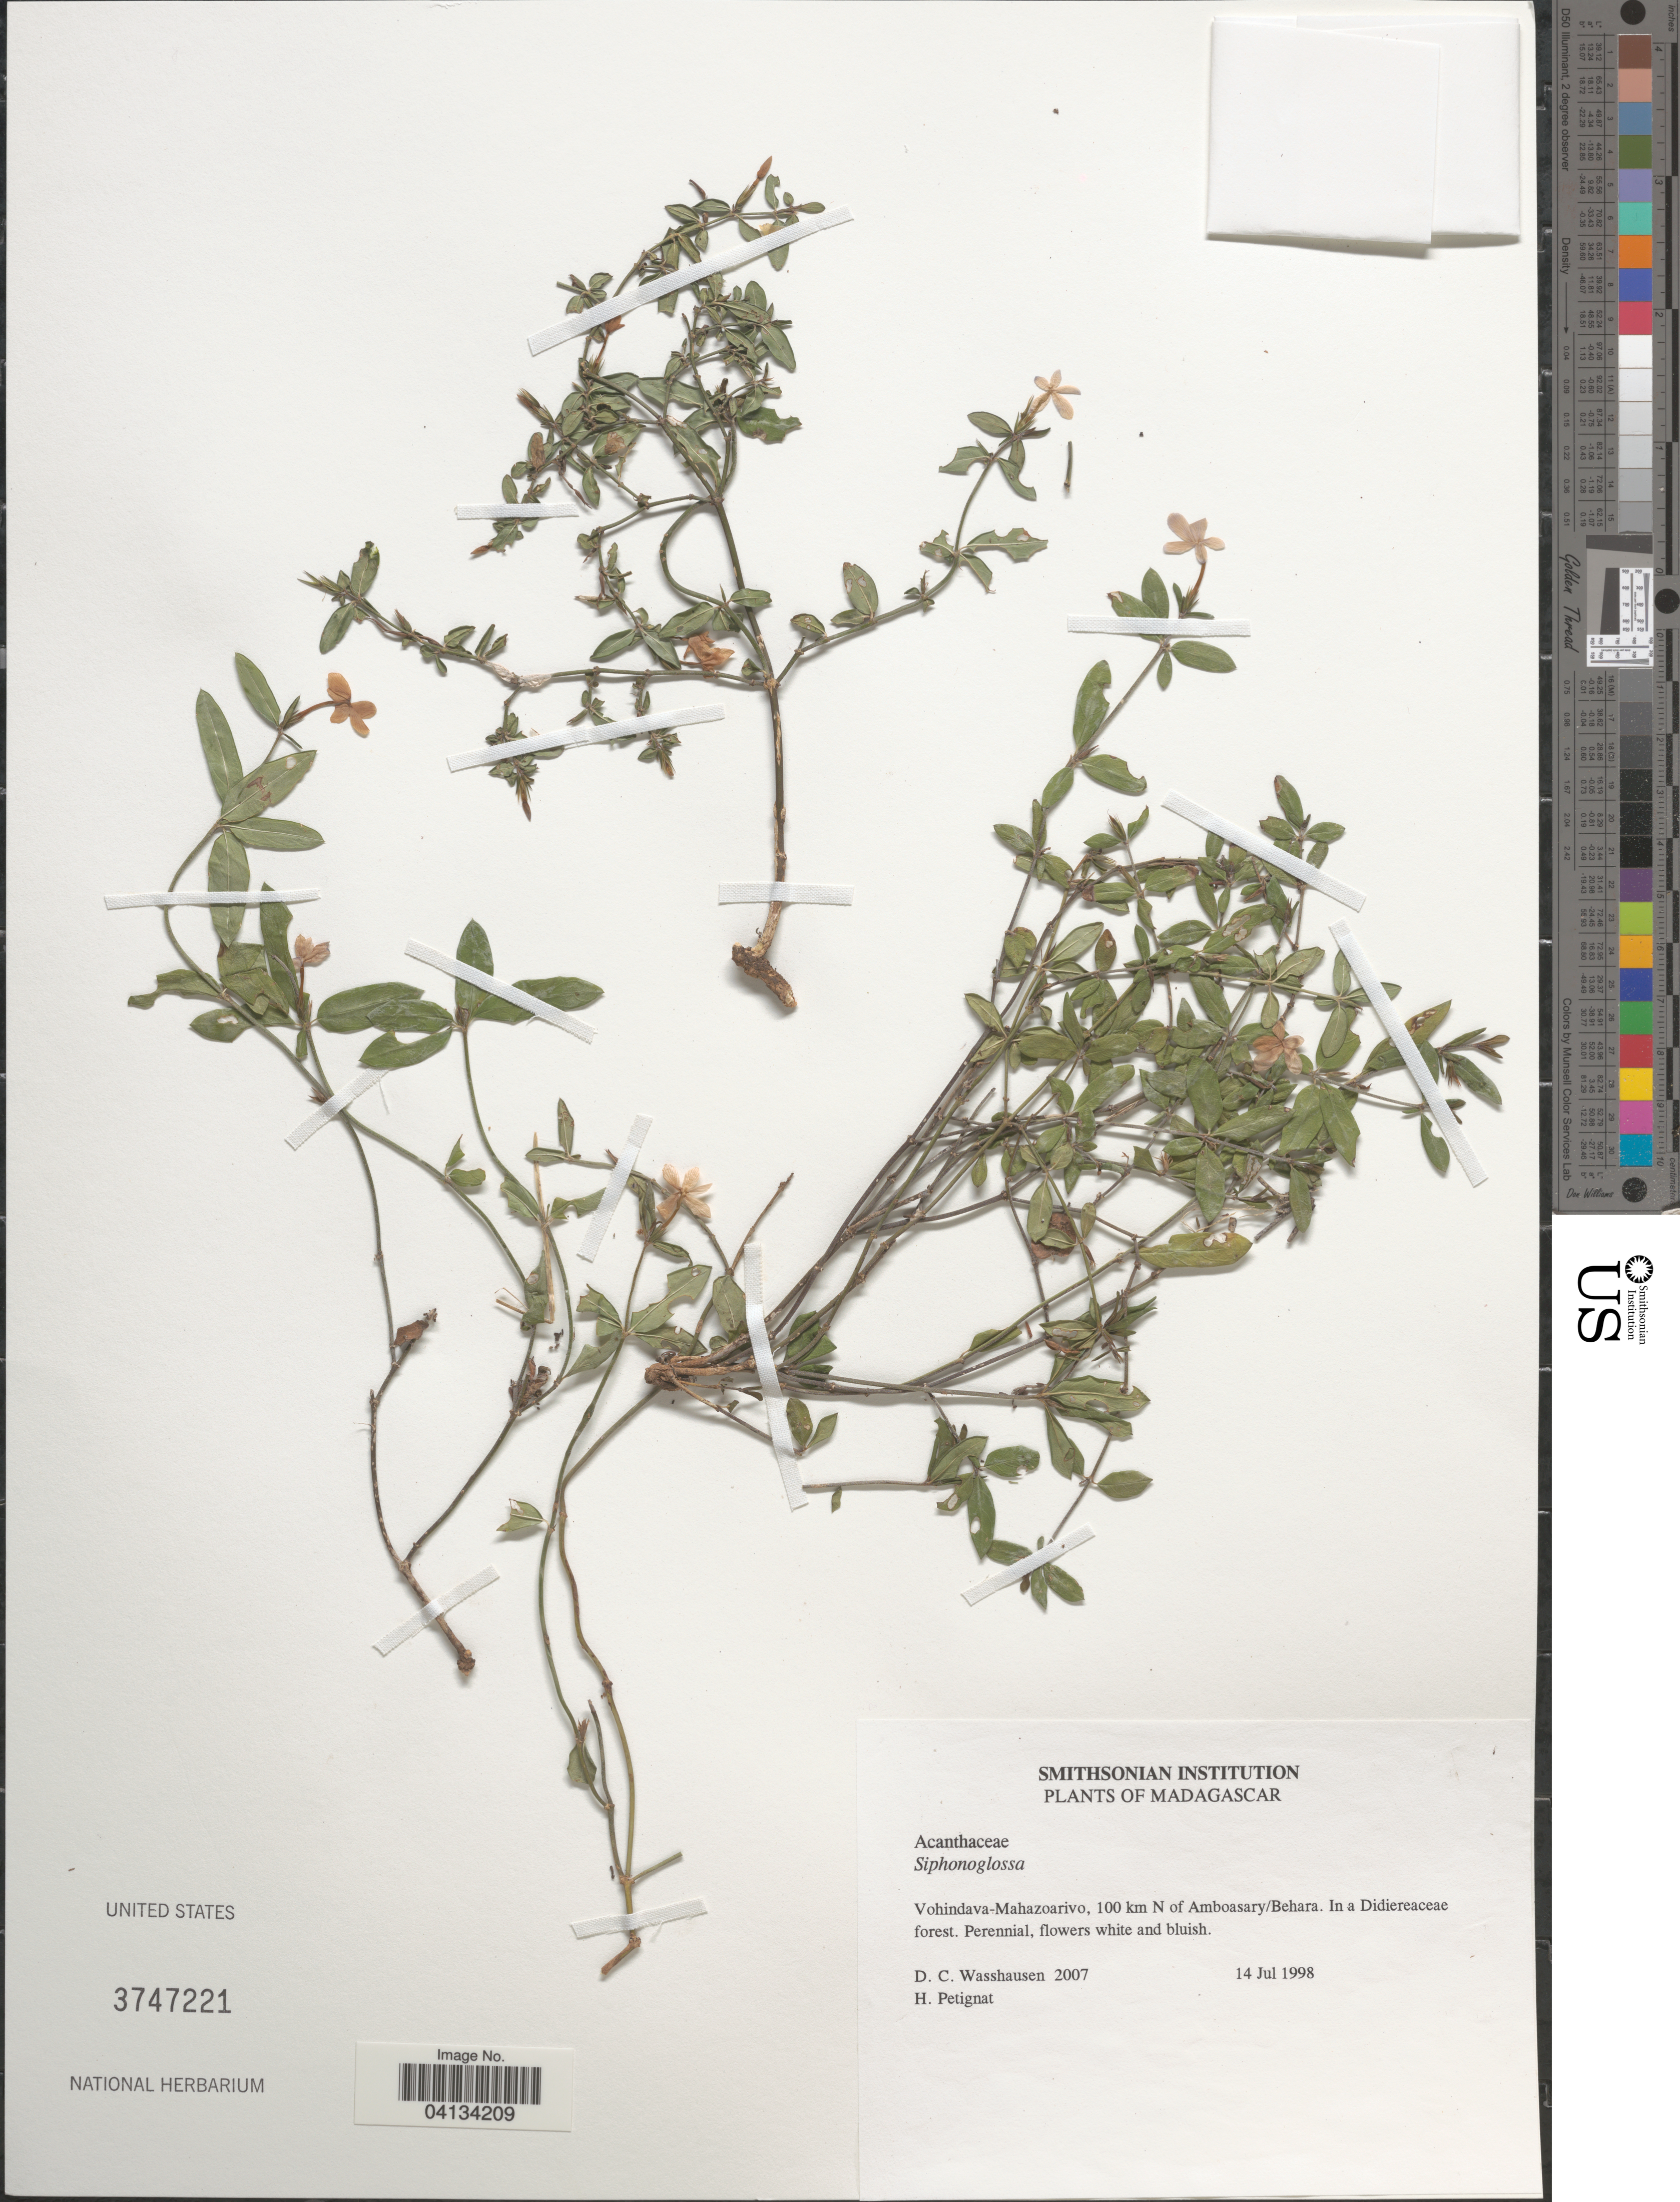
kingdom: Plantae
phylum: Tracheophyta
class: Magnoliopsida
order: Lamiales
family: Acanthaceae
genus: Siphonoglossa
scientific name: Siphonoglossa sp.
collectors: D. C. Wasshausen & H. Petignat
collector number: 2007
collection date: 1998-07-14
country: Madagascar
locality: Vohindava-Mahazoarivo, 100 km N of Amboasary/Behara.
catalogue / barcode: US 3747221